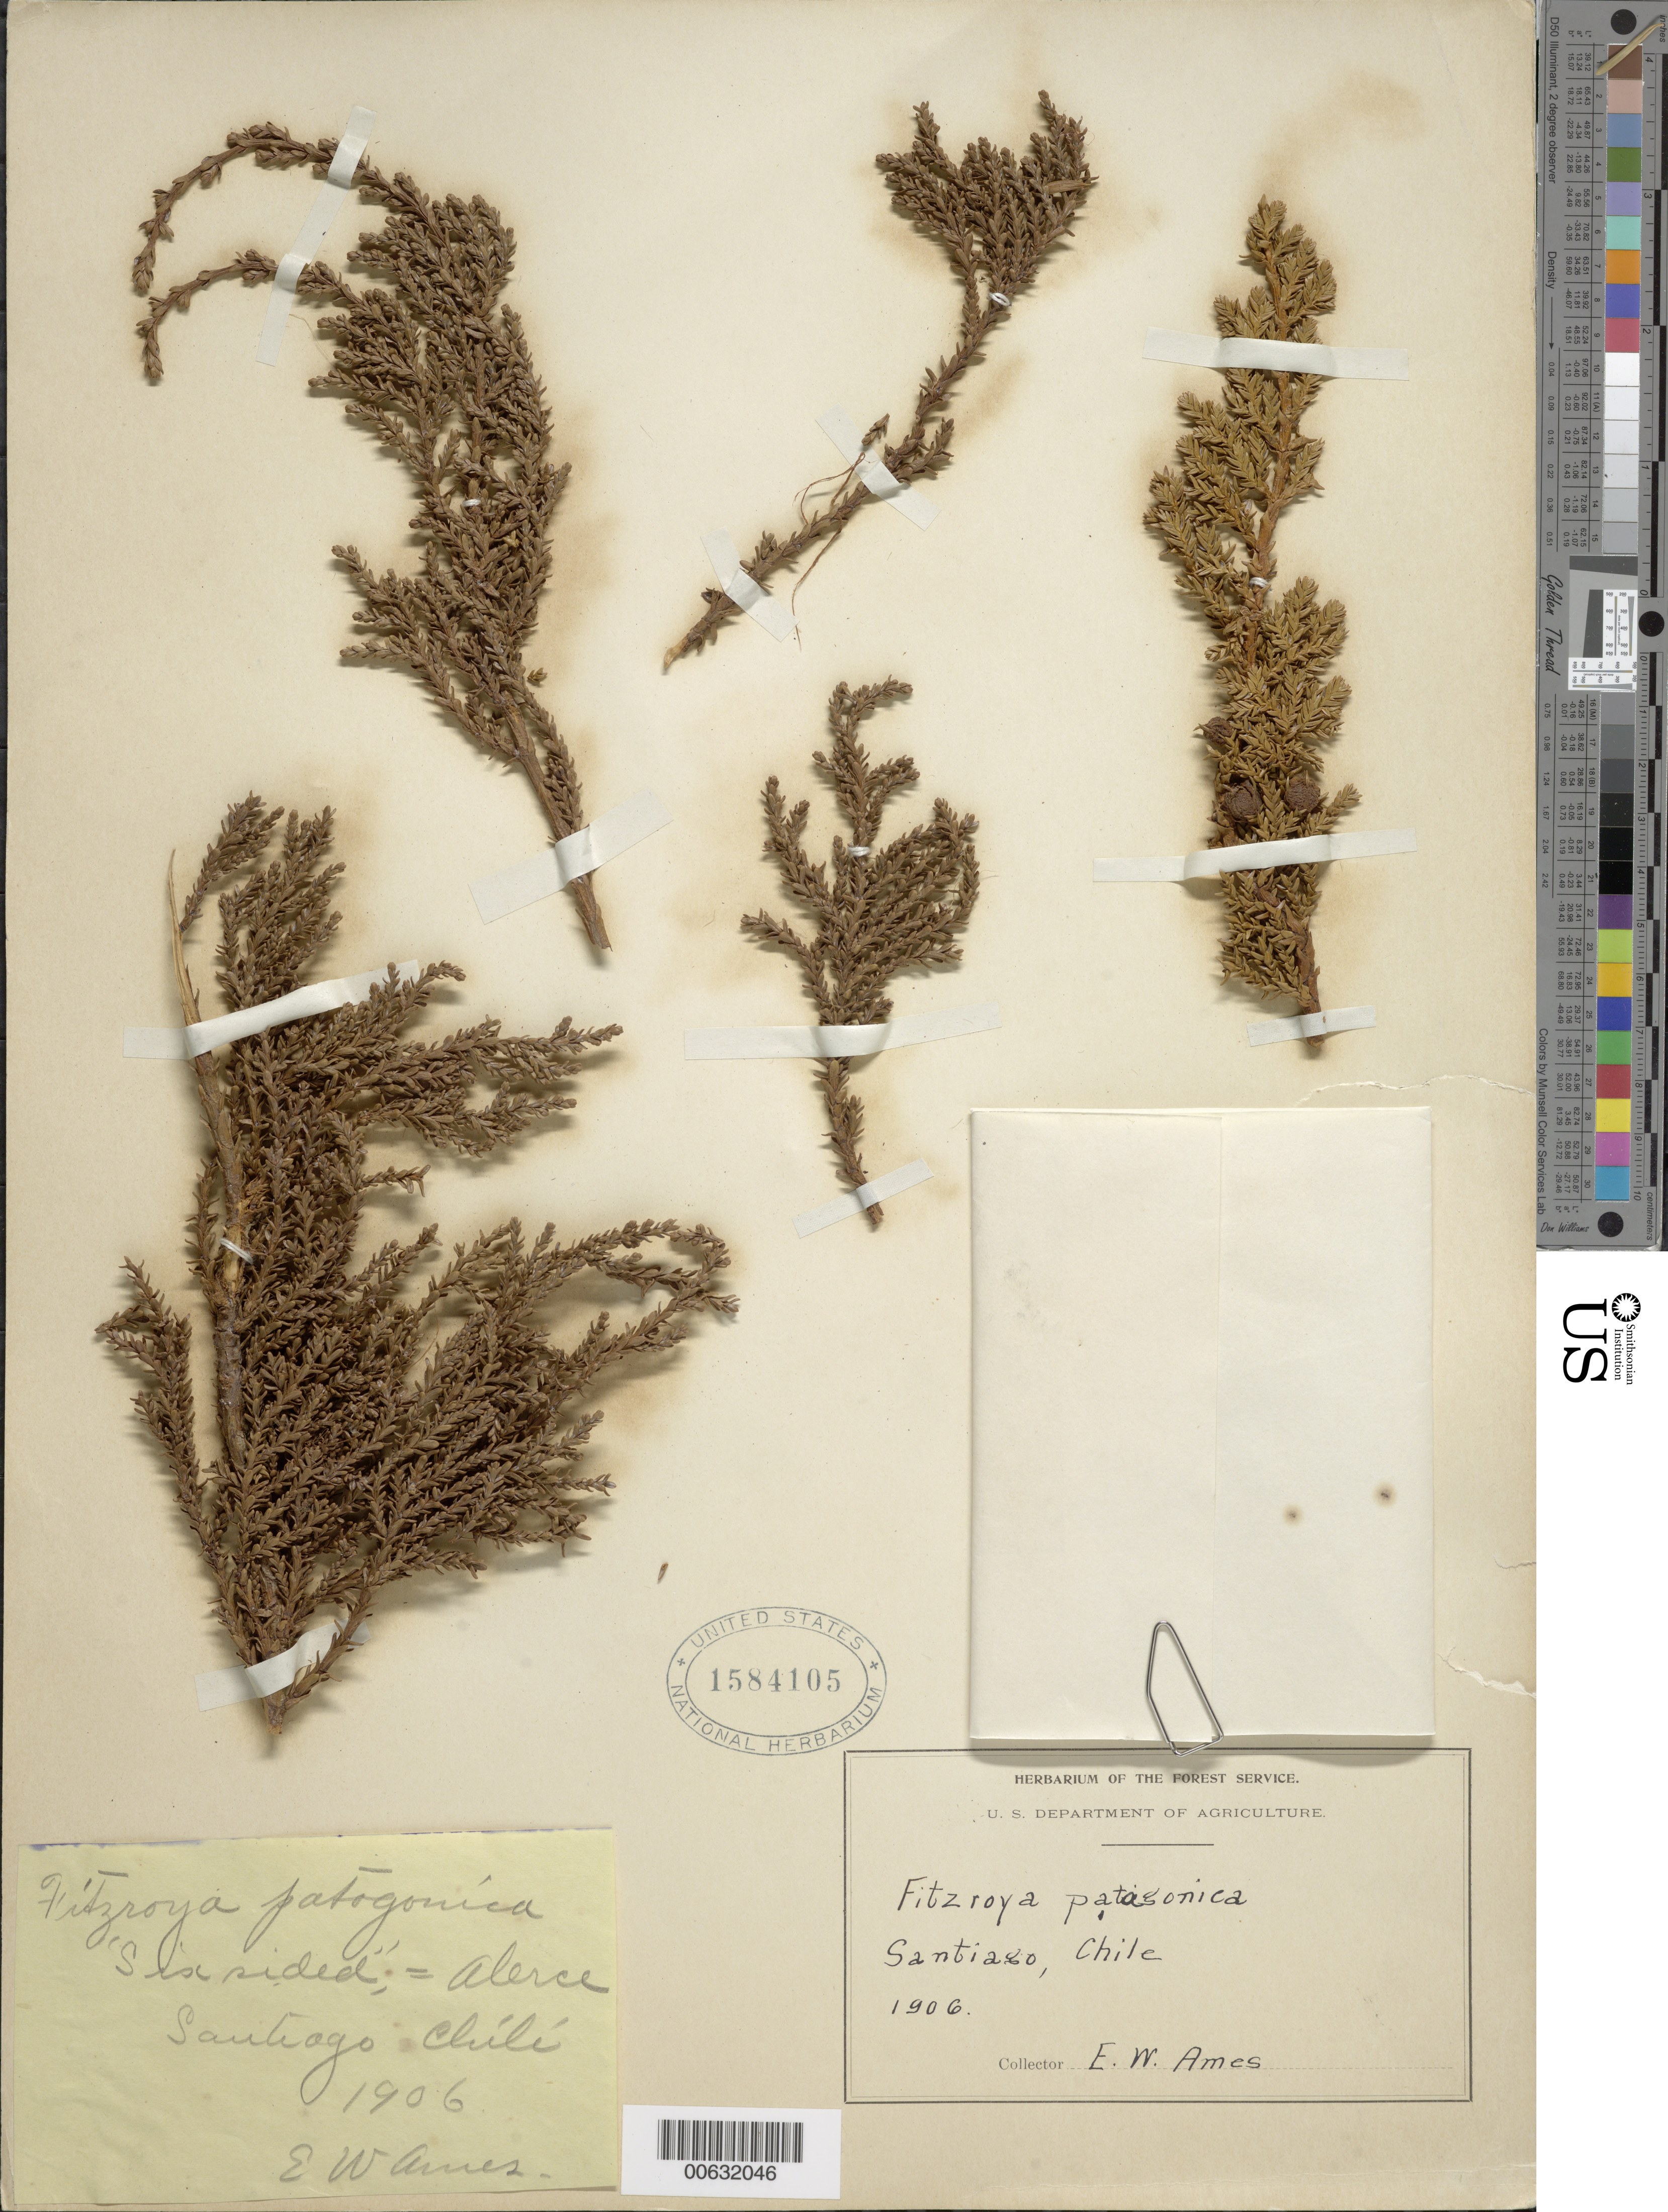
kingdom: Plantae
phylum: Tracheophyta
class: Pinopsida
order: Pinales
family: Cupressaceae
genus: Fitzroya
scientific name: Fitzroya cupressoides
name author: (Molina) I.M. Johnst.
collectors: E. W. Ames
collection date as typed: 1906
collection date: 1906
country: Chile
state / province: Región Metropolitana (RM)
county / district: Santiago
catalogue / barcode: US 1584105